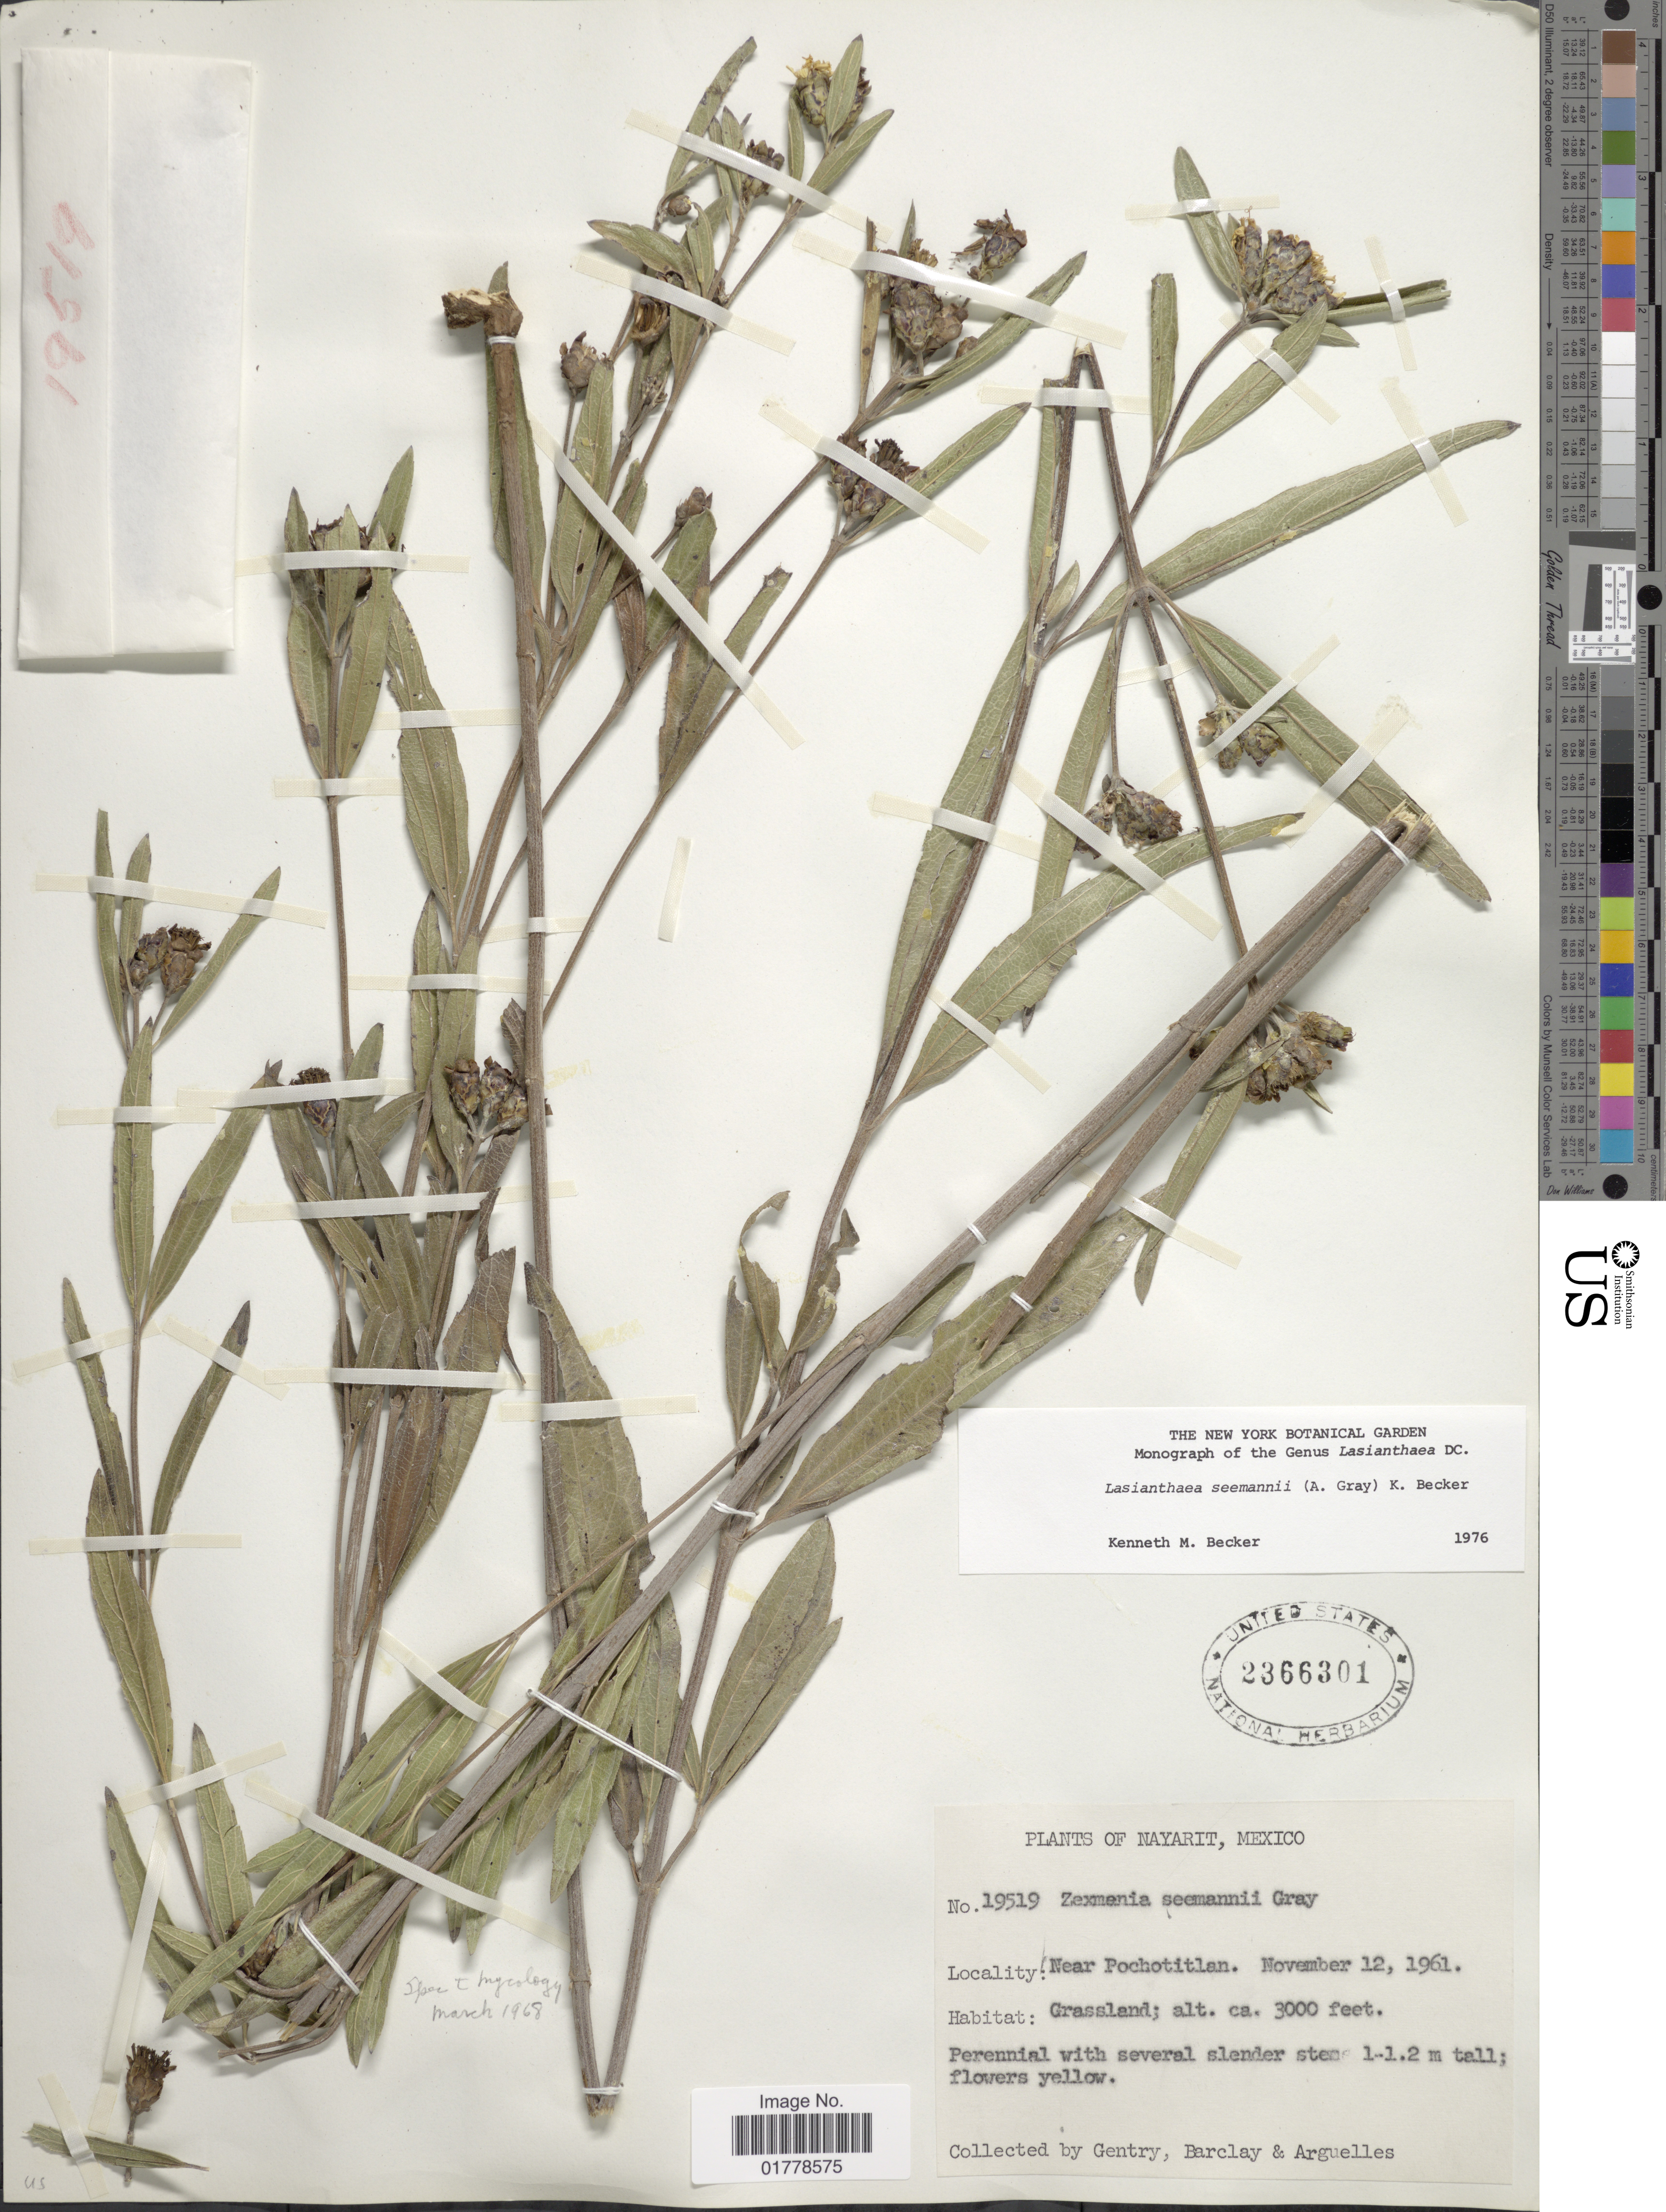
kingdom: Plantae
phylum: Tracheophyta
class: Magnoliopsida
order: Asterales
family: Asteraceae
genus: Lasianthaea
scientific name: Lasianthaea seemannii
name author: (A. Gray) K.M. Becker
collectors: Gentry, --, -- Barclay & Arguelles, --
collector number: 19519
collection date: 1961-11-12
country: Mexico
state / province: Nayarit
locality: Nayarit, Mexico. Near Pochotitlan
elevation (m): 914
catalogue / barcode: US 2366301